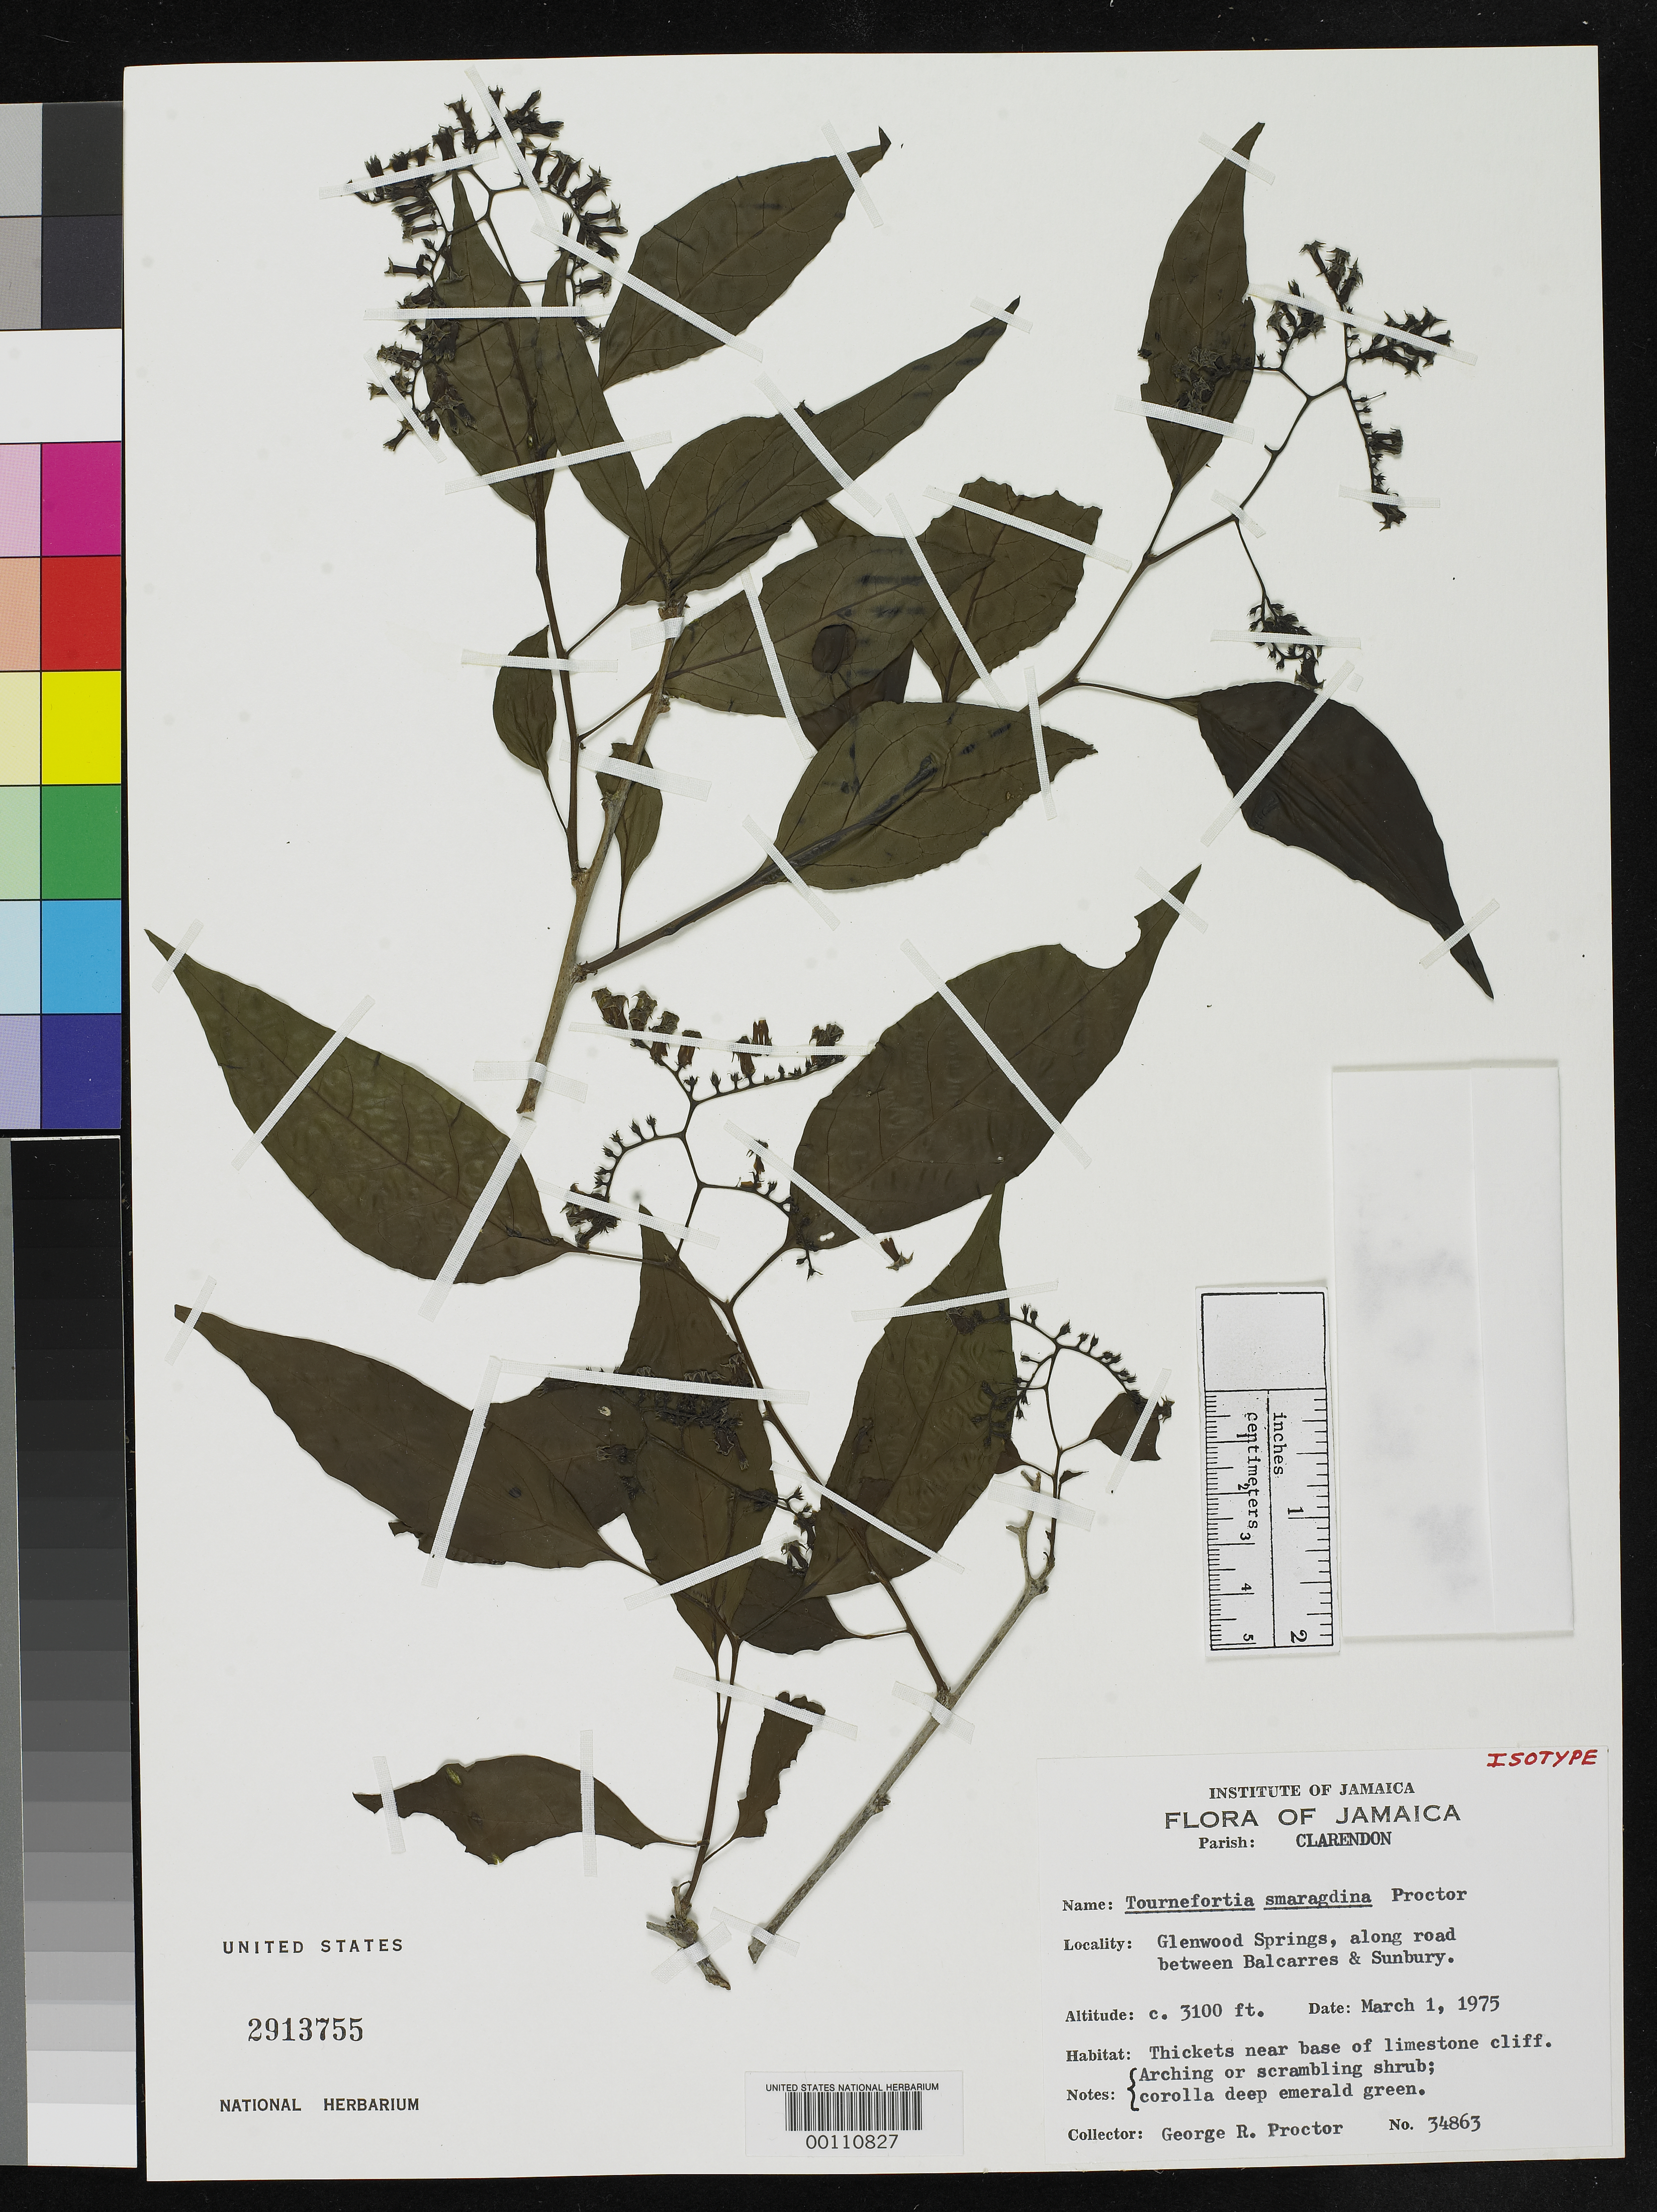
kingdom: Plantae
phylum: Tracheophyta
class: Magnoliopsida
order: Boraginales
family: Heliotropiaceae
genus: Tournefortia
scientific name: Tournefortia smaragdina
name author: Proctor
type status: Isotype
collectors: G. R. Proctor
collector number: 34863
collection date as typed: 01 Mar 1975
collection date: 1975-03-01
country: Jamaica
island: Greater Antilles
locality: Glenwood Springs, along Rd. between Balcarres & Sunbury, Clarendon; alt. 3100 ft.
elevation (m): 945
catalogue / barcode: US 2913755